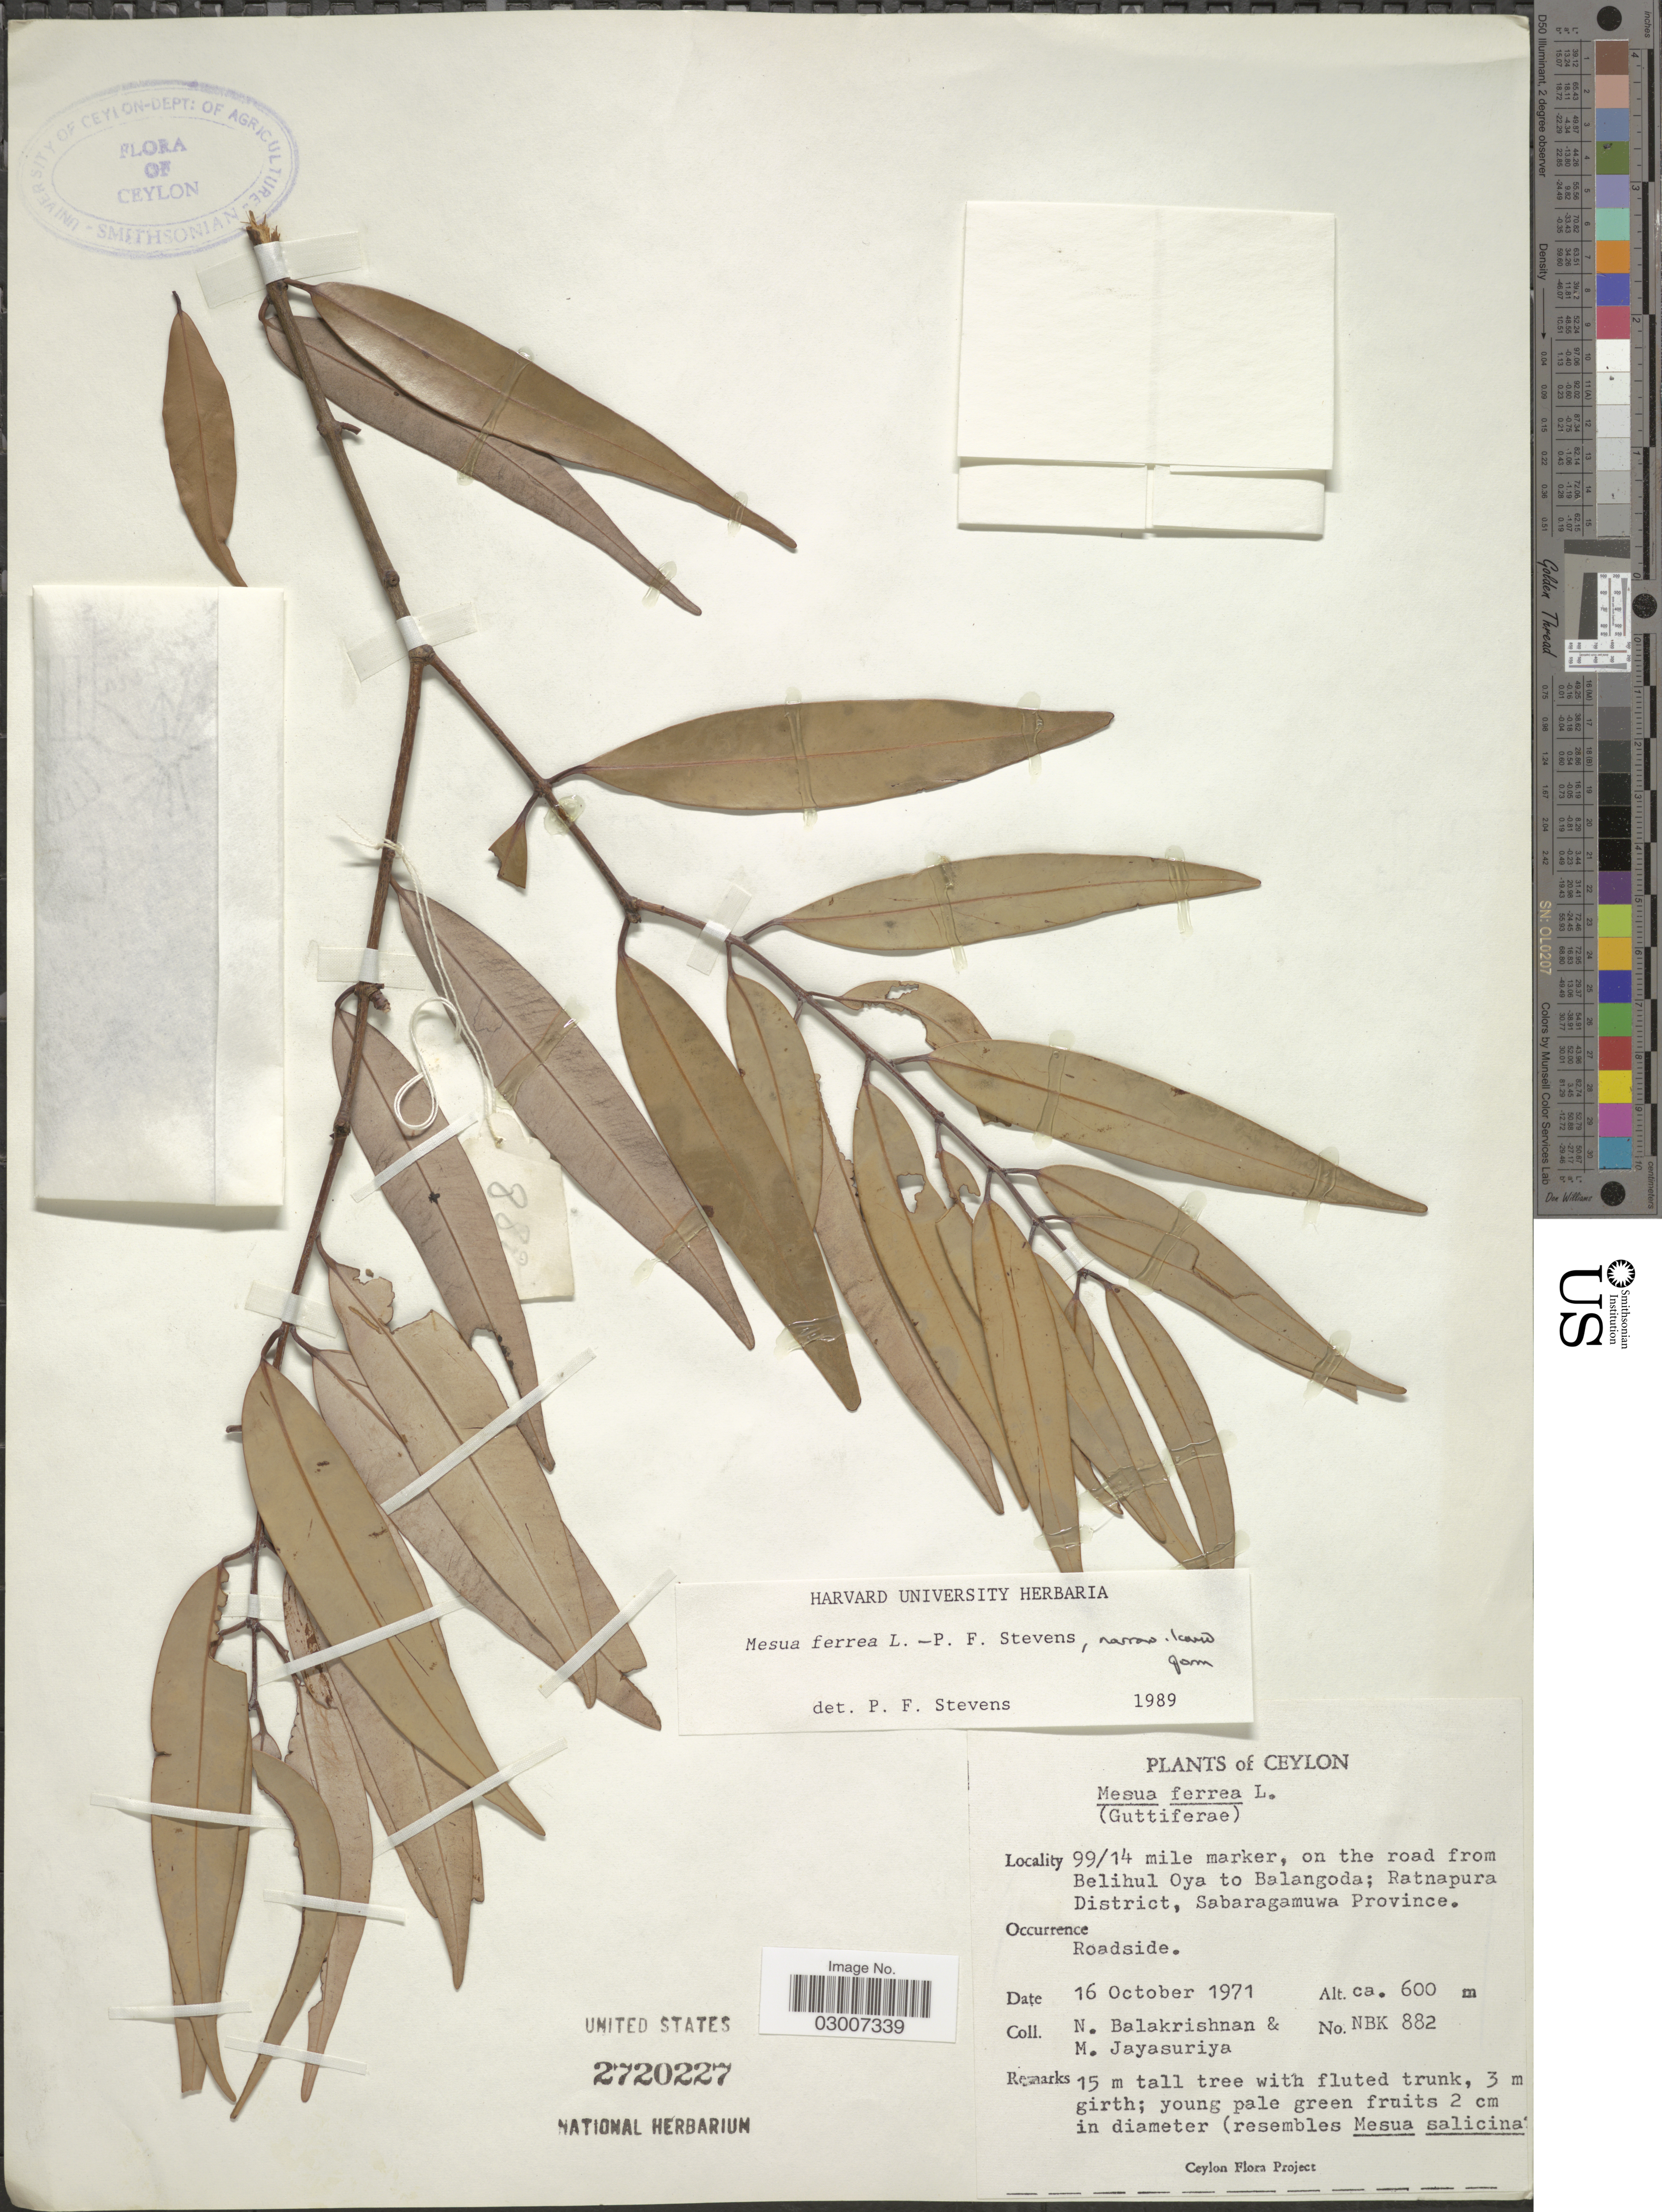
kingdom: Plantae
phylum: Tracheophyta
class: Magnoliopsida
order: Malpighiales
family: Calophyllaceae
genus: Mesua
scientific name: Mesua ferrea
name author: L.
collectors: N. Balakrishnan & M. Jayasuriya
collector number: NBK882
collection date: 1971-10-16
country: Sri Lanka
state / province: Sabaragamuwa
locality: Ceylon. 99/14 mile marker, on the road from Belihul Oya to Balangoda; Ratnapura District, Sabaragamuwa Province.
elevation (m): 600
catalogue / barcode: US 2720227